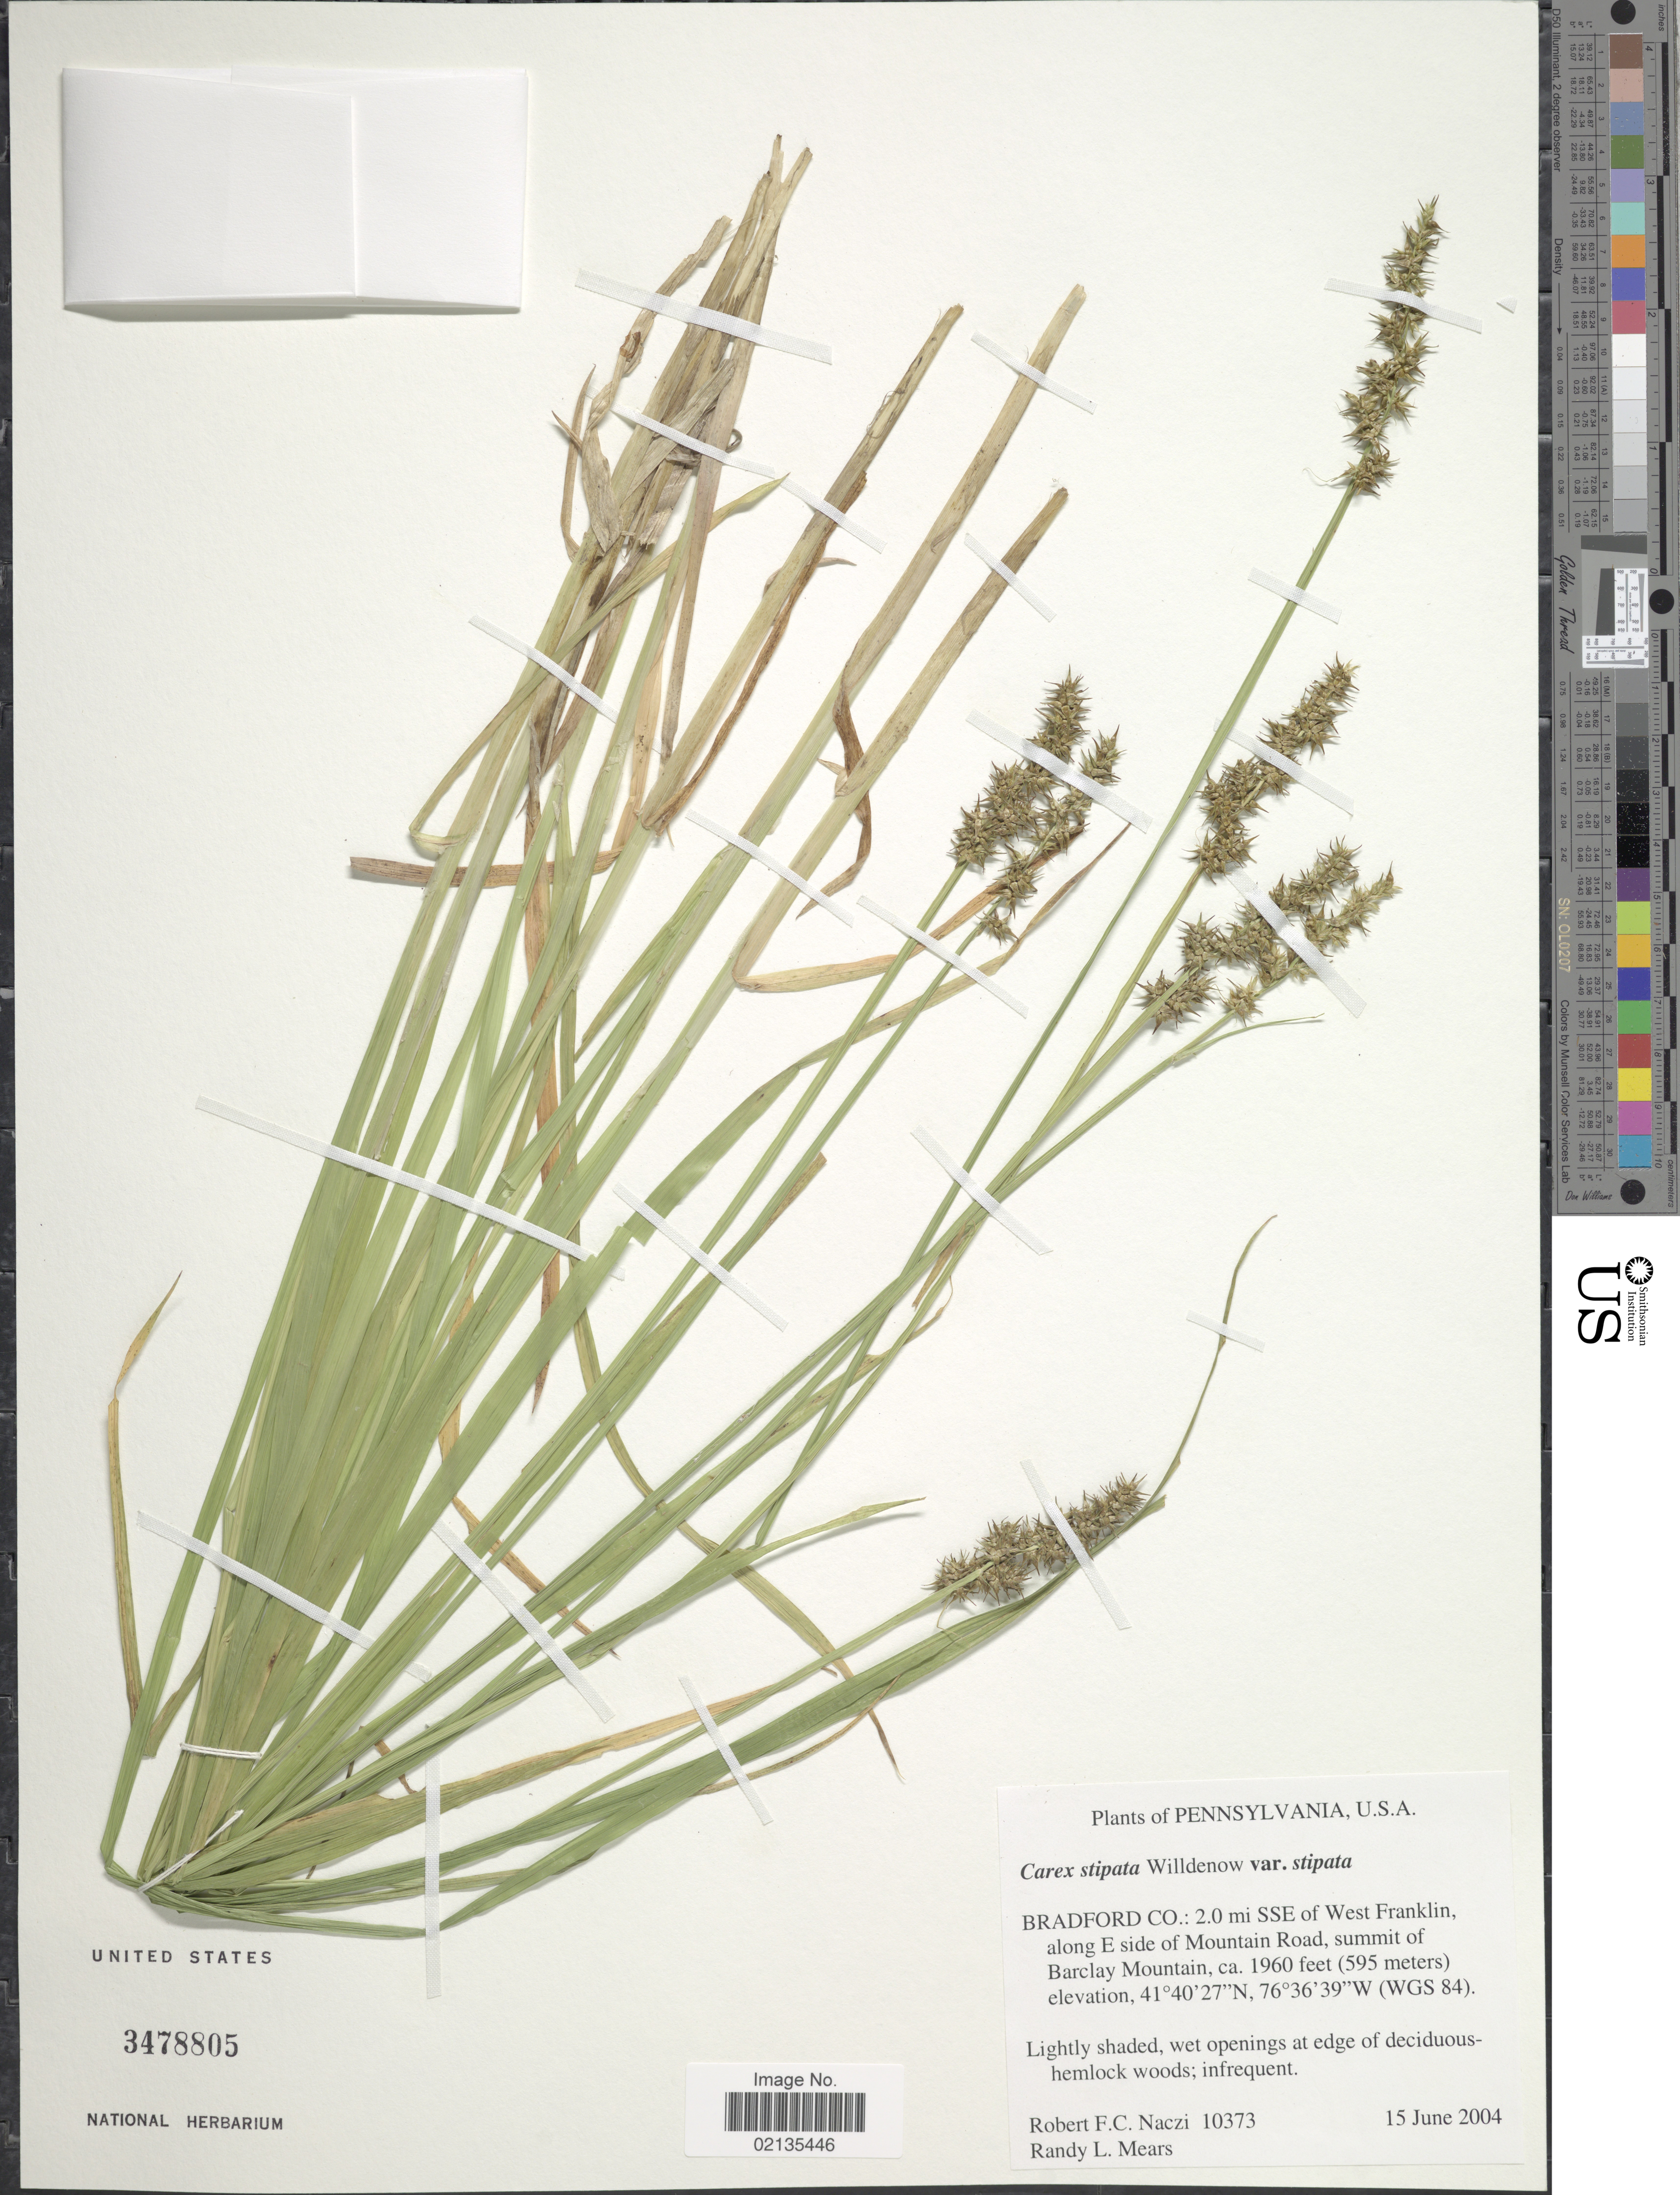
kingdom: Plantae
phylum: Tracheophyta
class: Liliopsida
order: Poales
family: Cyperaceae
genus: Carex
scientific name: Carex stipata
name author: Muhl. ex Willd.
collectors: R. F. C. Naczi & R. Mears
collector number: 10373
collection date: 2004-06-15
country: United States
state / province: Pennsylvania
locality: Bradford Co.: 2.0 mi SSE of West Franklin, along E side of Mountain Road, summit of Barclay Mountain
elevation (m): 597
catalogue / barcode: US 3478805